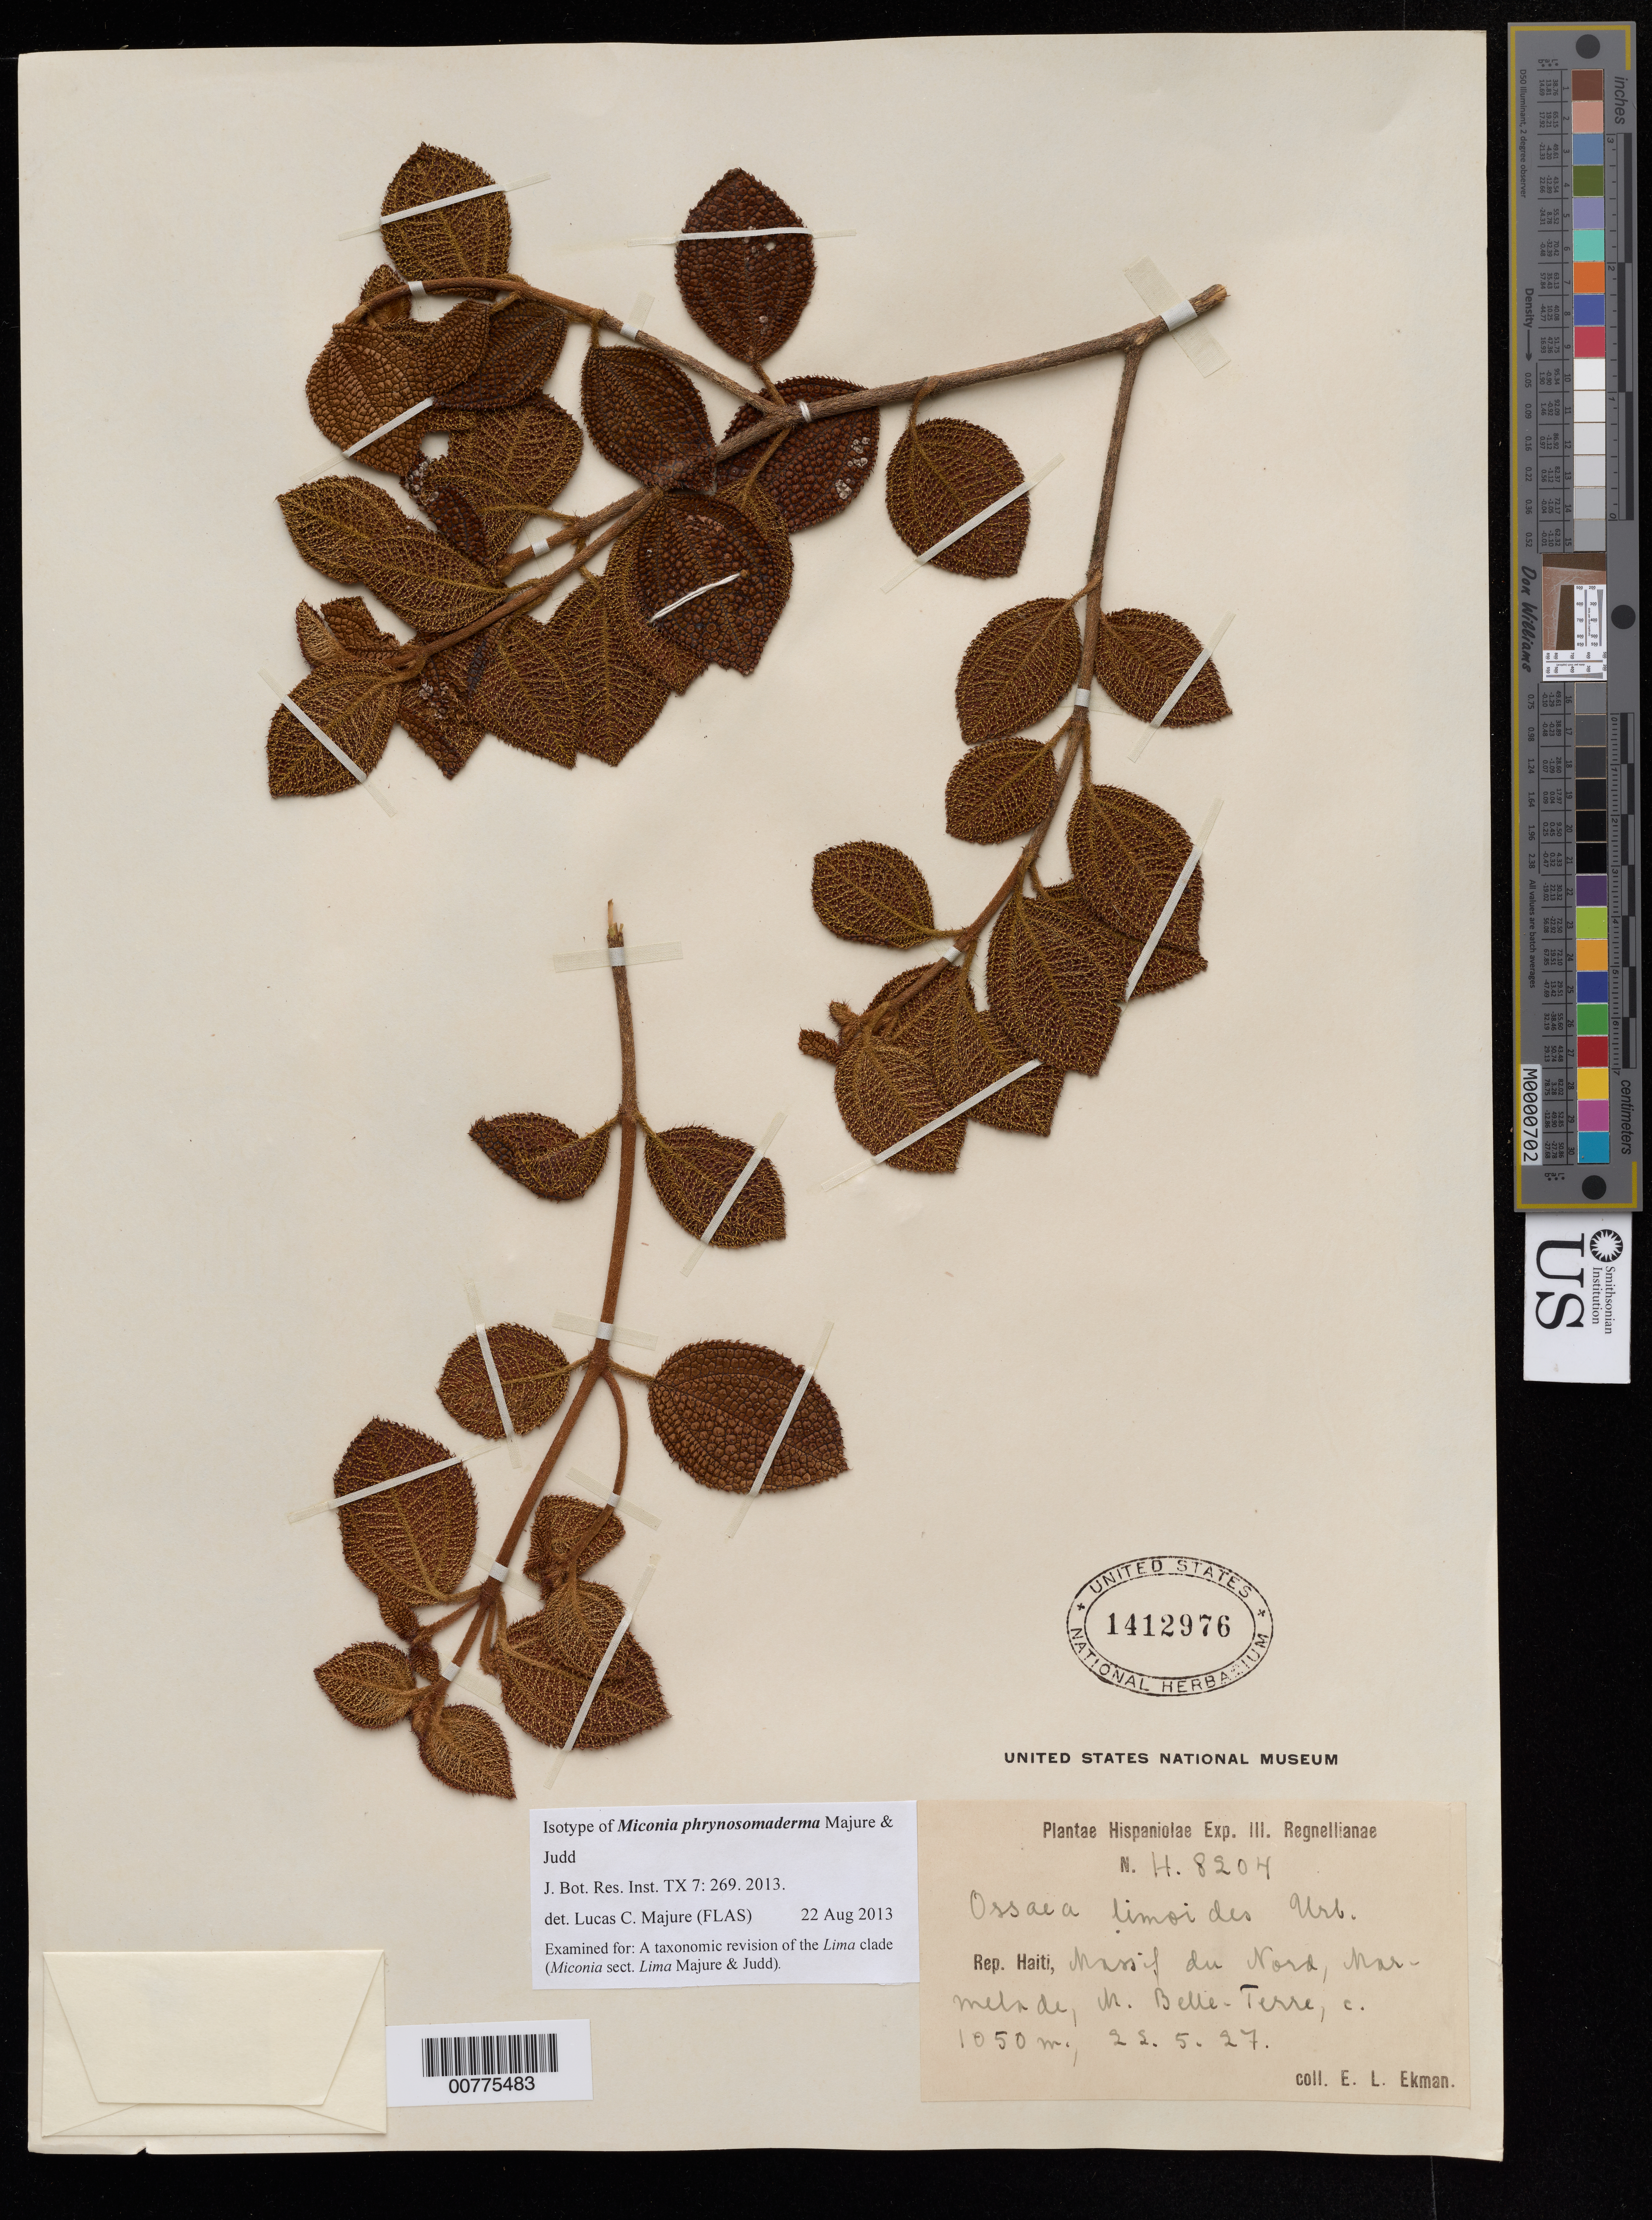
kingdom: Plantae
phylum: Tracheophyta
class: Magnoliopsida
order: Myrtales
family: Melastomataceae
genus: Miconia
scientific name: Miconia phrynosomaderma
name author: Majure & Judd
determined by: Majure, Lucas C., (FLAS), University of Florida (UNITED STATES)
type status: Isotype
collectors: E. L. Ekman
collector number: H 8204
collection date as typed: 22 May 1927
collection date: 1927-05-22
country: Haiti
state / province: Artibonite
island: Hispaniola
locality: Massif du Nord, Marmelade, M. Belle-Terre.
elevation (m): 1050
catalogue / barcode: US 1412976